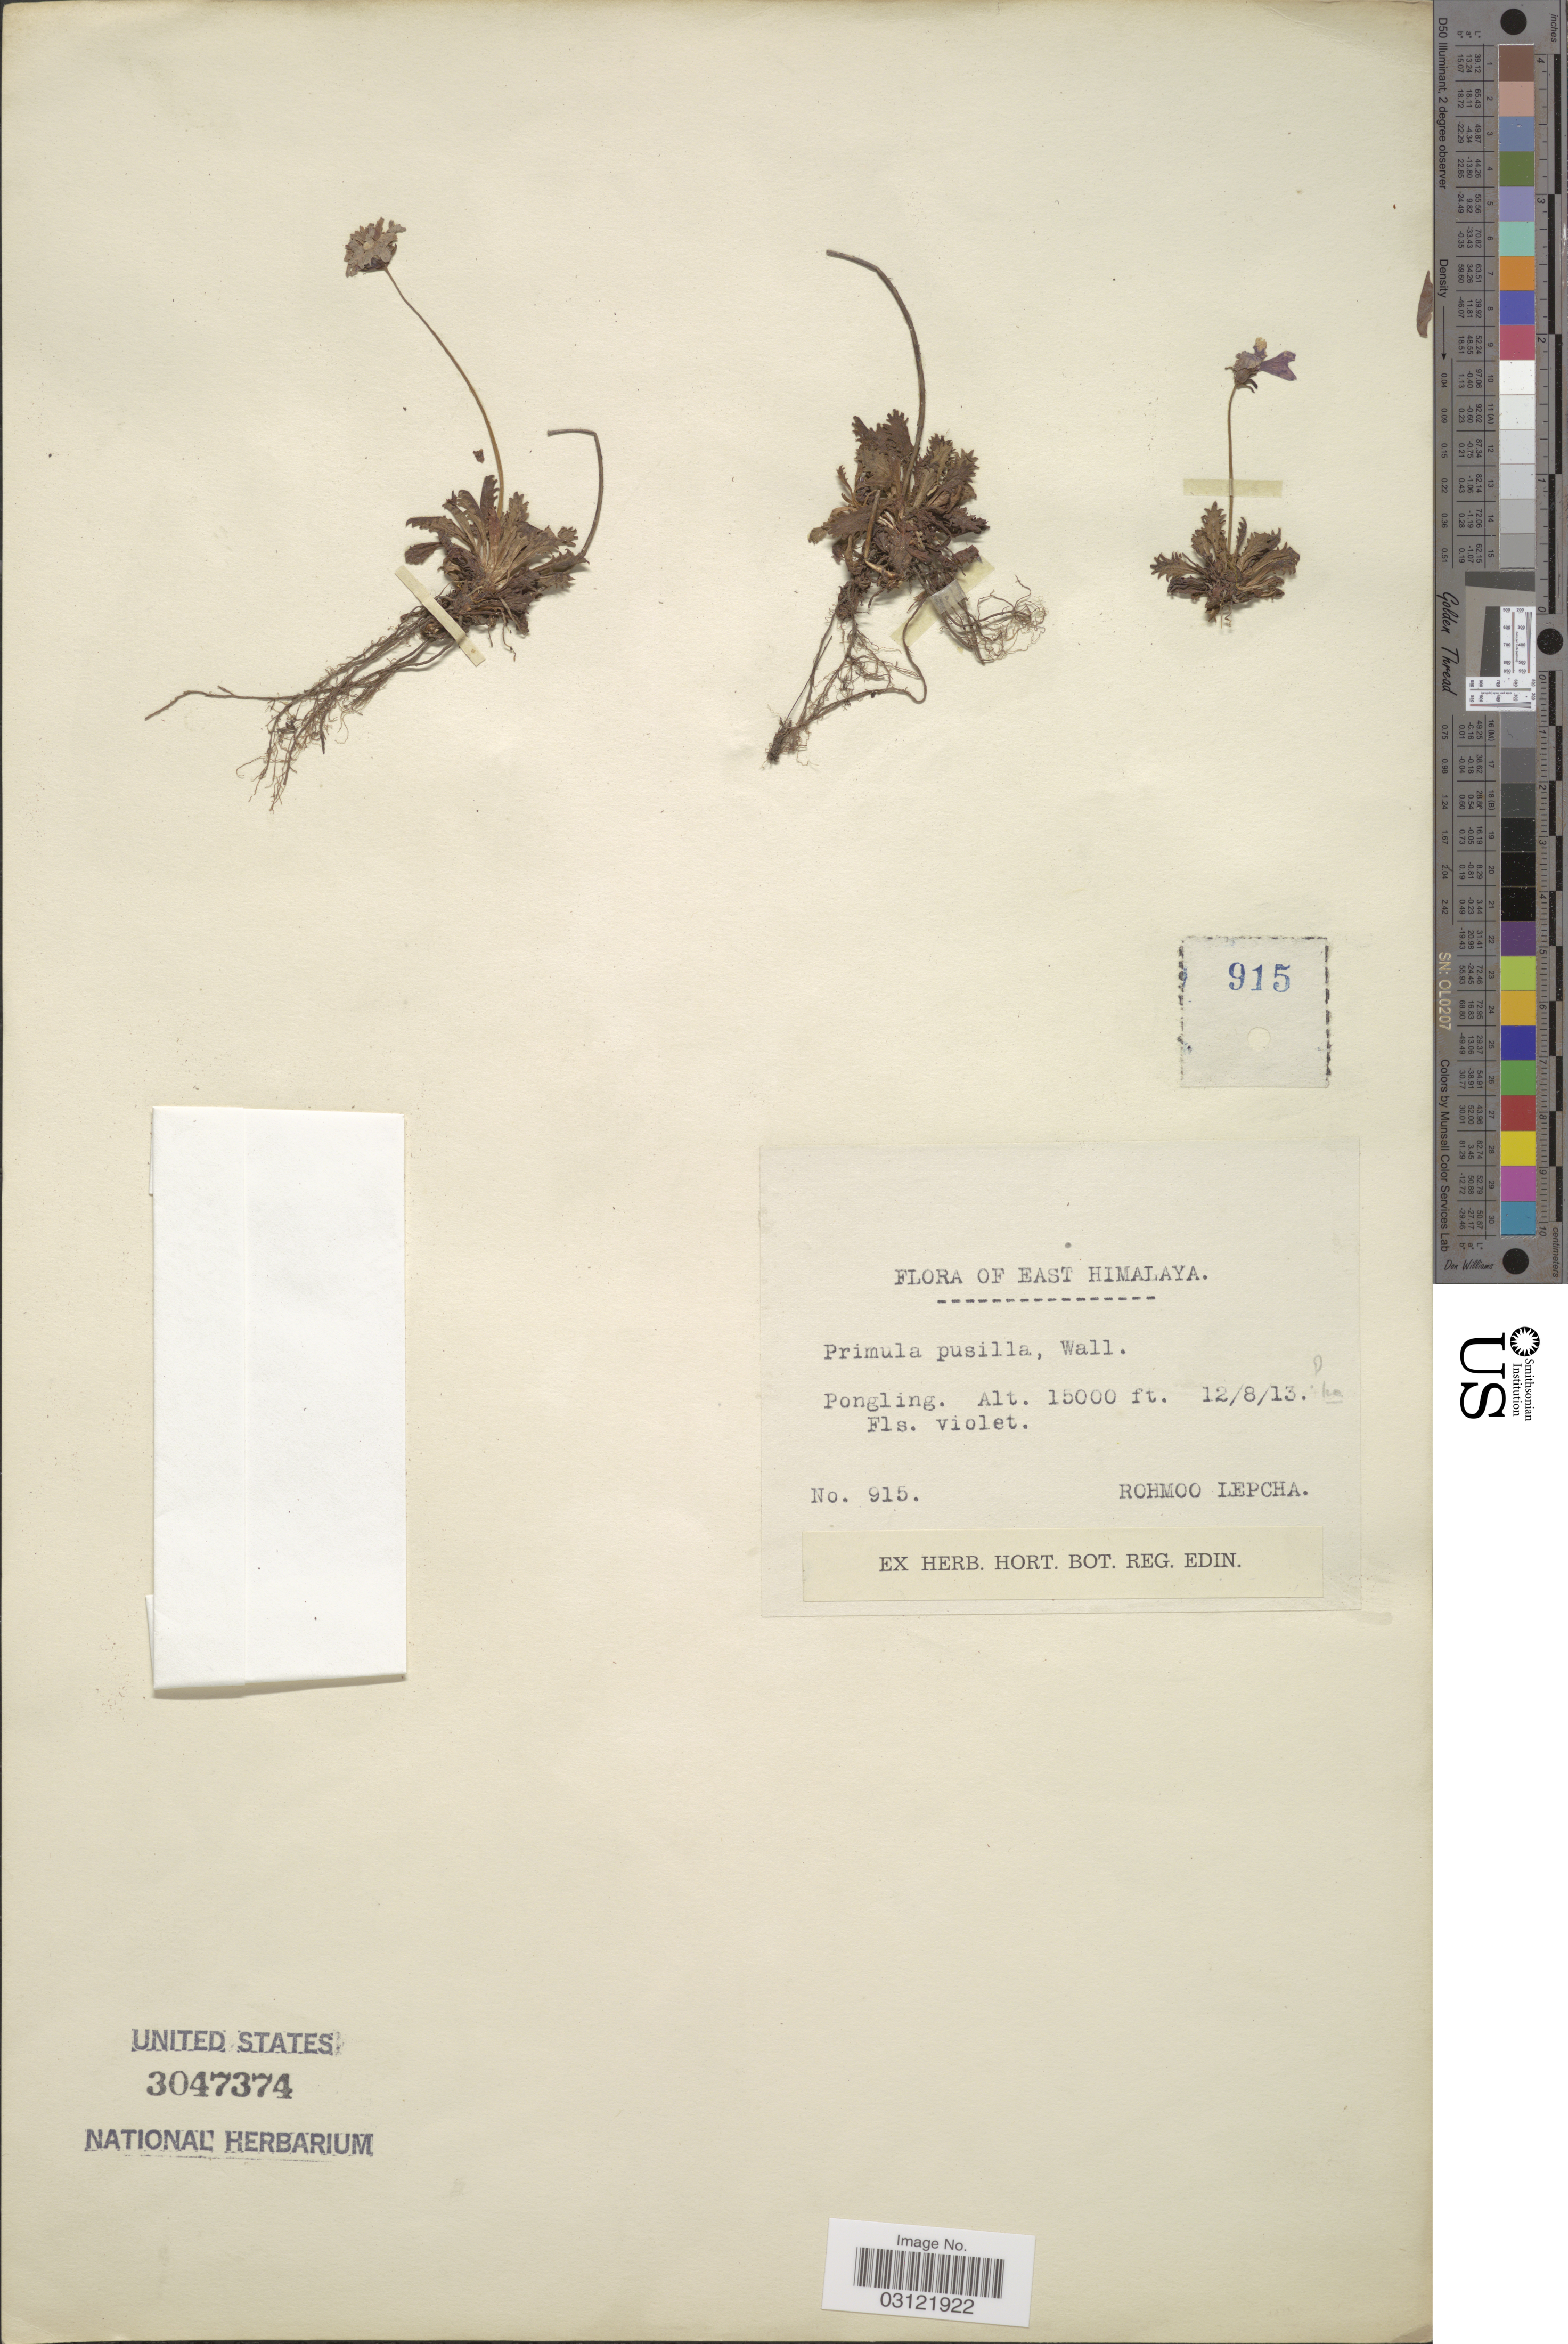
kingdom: Plantae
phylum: Tracheophyta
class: Magnoliopsida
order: Ericales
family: Primulaceae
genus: Primula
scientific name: Primula pusilla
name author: Goldie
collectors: R. Lepcha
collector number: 915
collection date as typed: Transcribed d/m/y: 12/8/13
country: India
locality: East Himalaya. Pongling.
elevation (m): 4572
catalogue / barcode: US 3047374